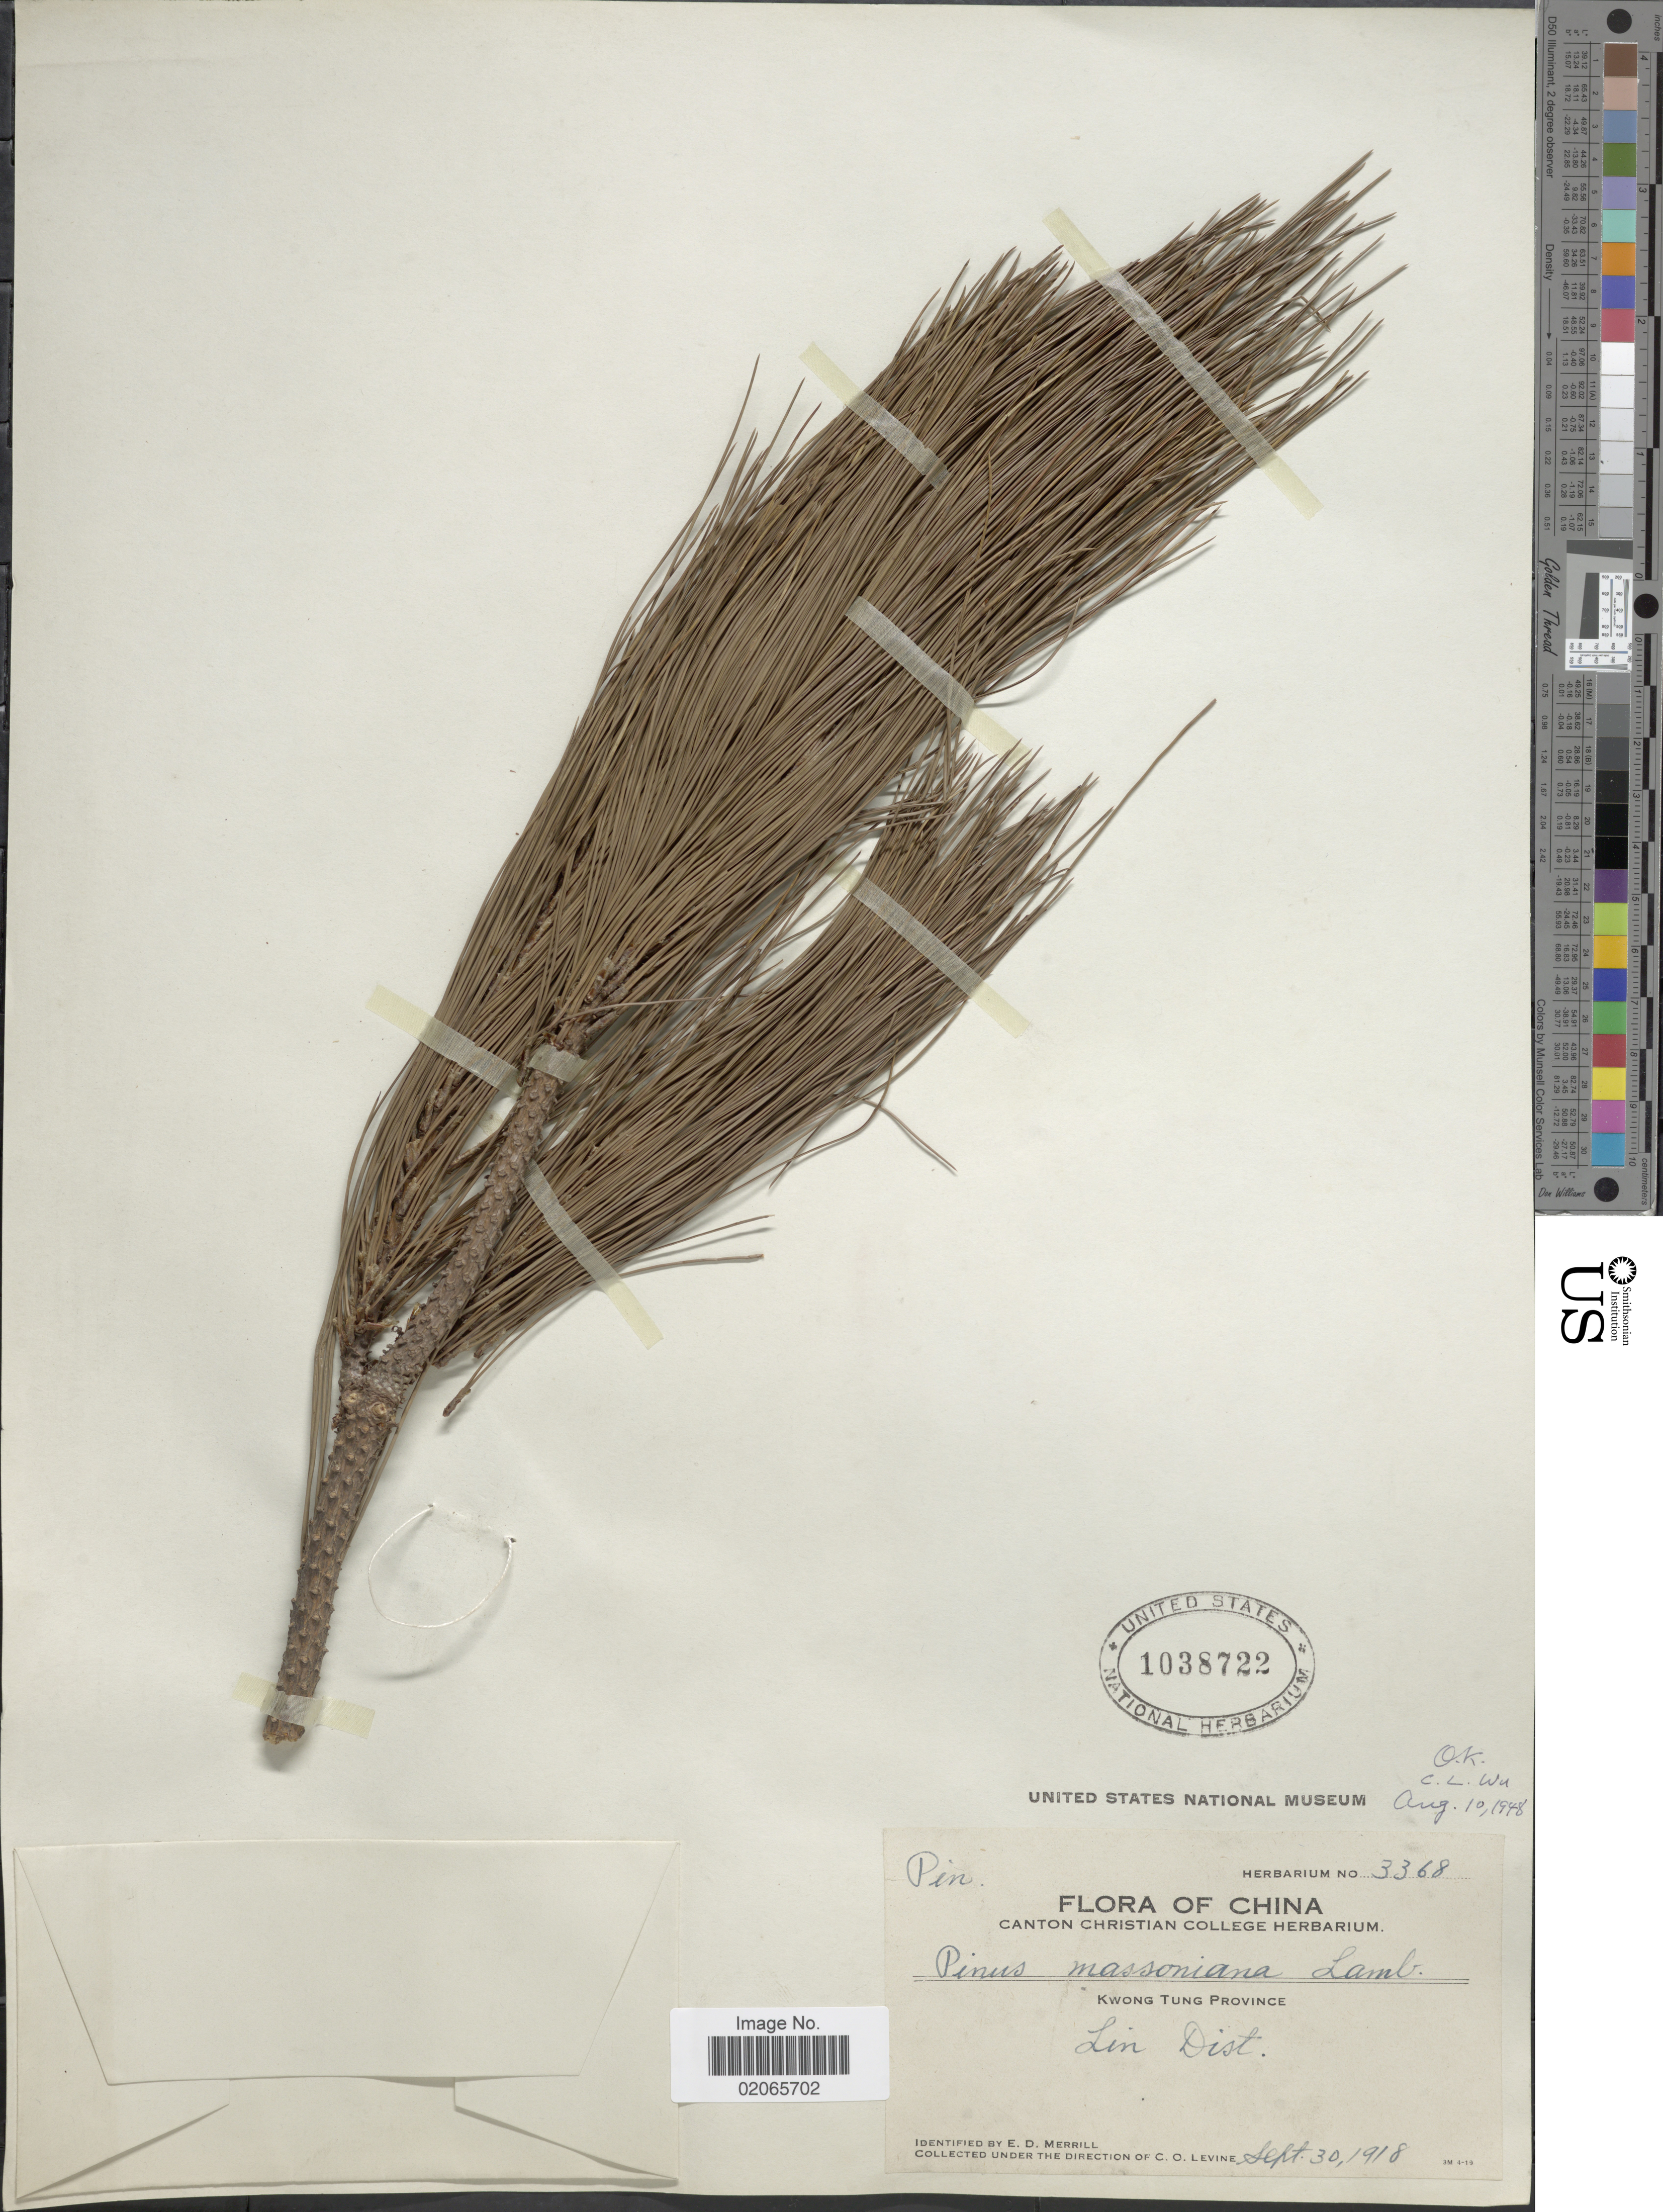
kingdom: Plantae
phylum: Tracheophyta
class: Pinopsida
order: Pinales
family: Pinaceae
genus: Pinus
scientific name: Pinus massoniana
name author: D. Don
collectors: C. O. Levine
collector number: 3368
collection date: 1918-09-30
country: China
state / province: Guangdong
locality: Kwong Tung Province, Lin Dist.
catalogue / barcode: US 1038722